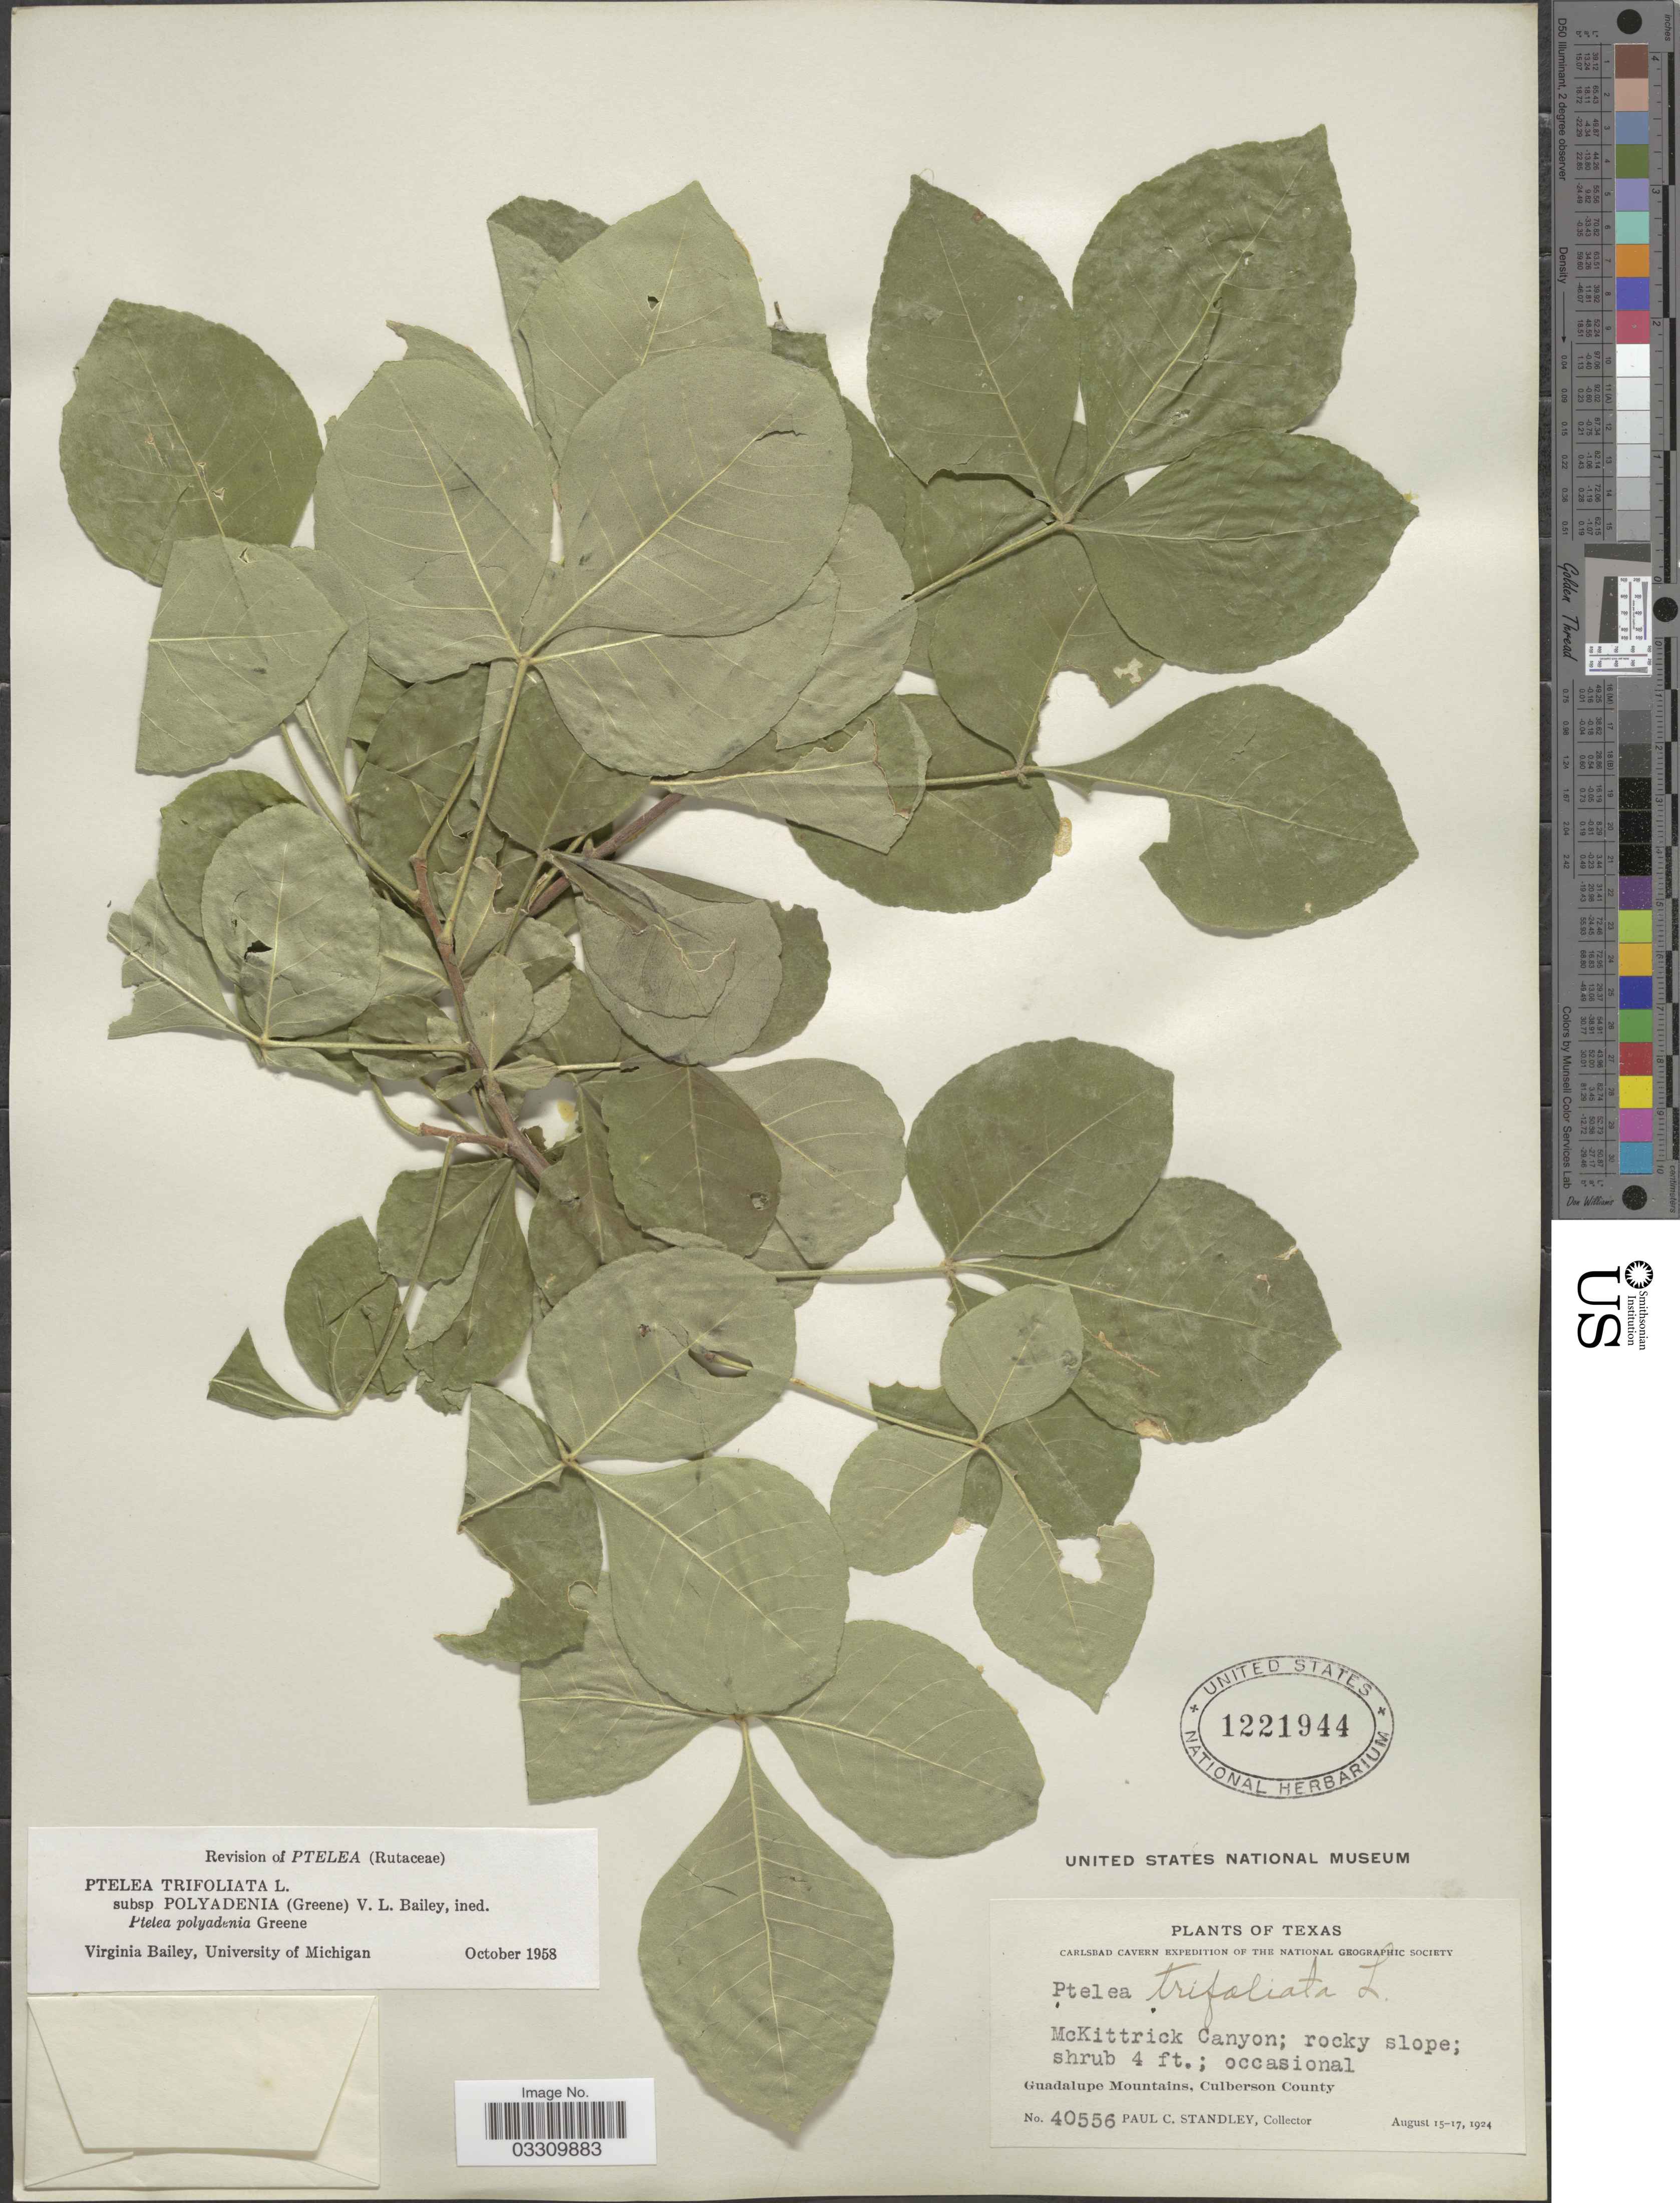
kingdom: Plantae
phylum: Tracheophyta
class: Magnoliopsida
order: Sapindales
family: Rutaceae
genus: Ptelea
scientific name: Ptelea trifoliata subsp. polyadenia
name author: (Greene) V. L. Bailey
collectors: P. C. Standley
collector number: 40556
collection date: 1924-08-15/1924-08-17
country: United States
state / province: Texas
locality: McKittrick Canyon. Guadalupe Mountains, Culberson County.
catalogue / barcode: US 1221944